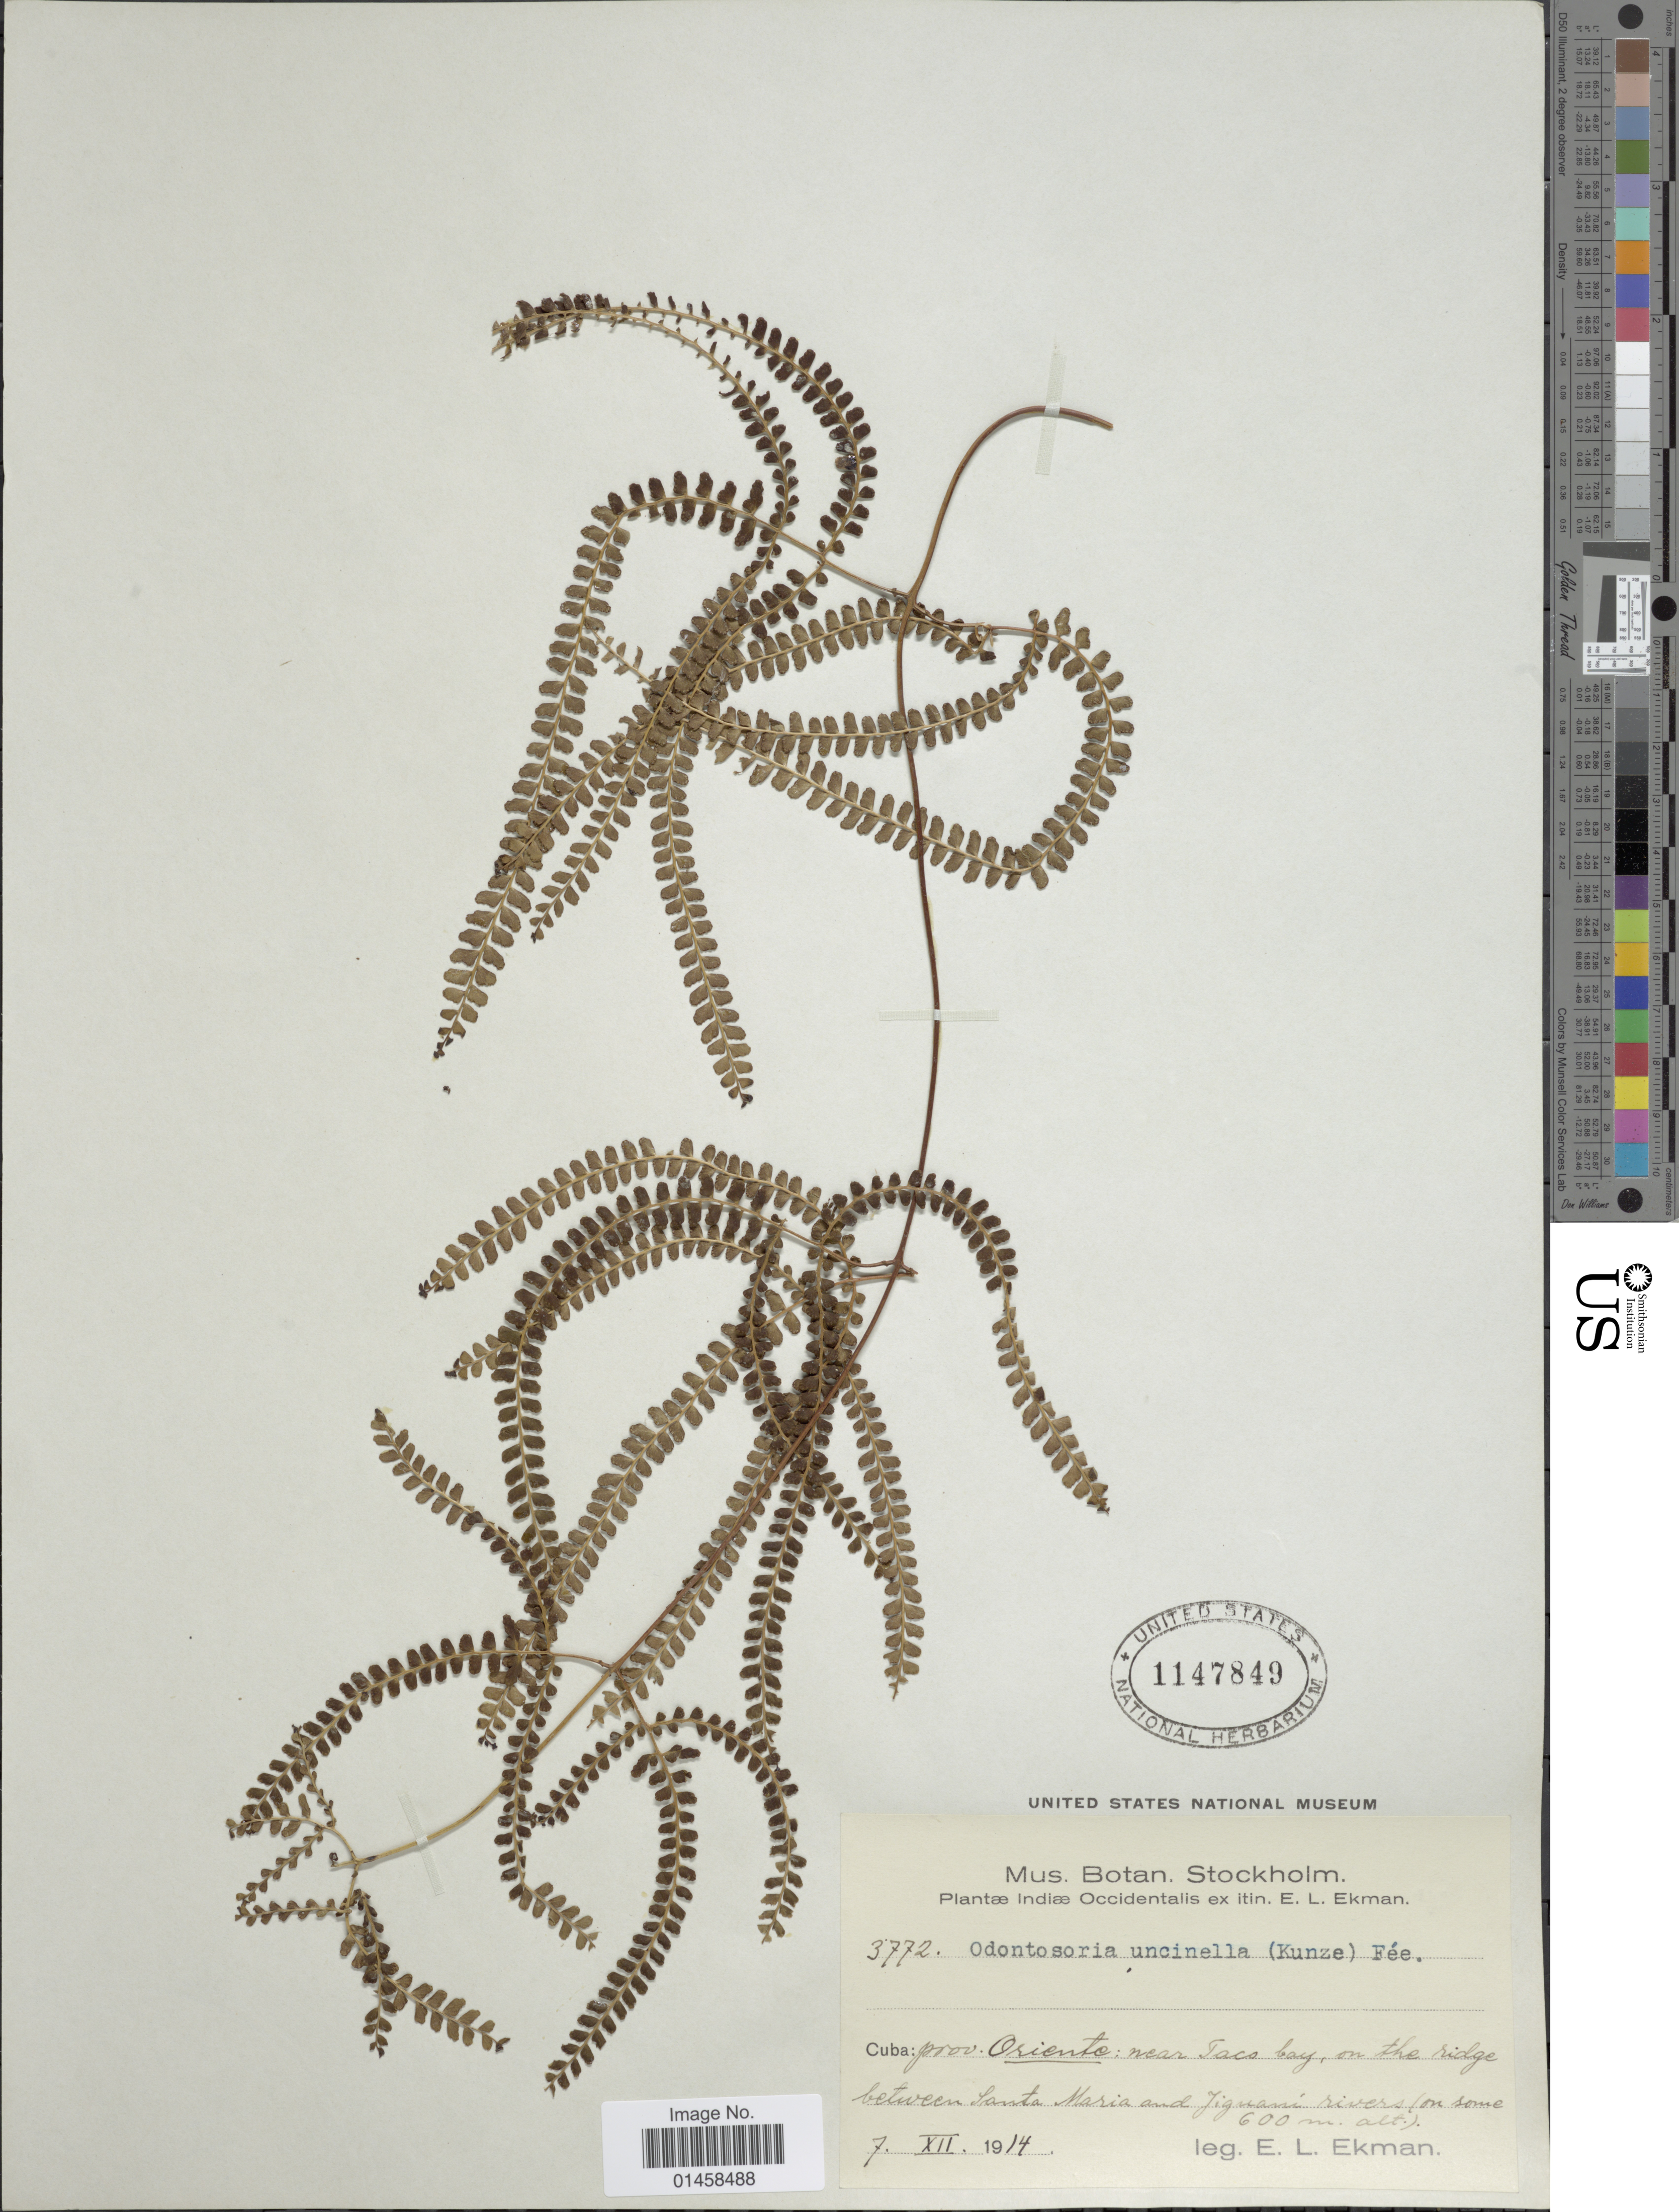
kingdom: Plantae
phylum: Tracheophyta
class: Polypodiopsida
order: Polypodiales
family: Lindsaeaceae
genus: Odontosoria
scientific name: Odontosoria scandens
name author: (Desv.) C. Chr.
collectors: E. L. Ekman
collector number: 3772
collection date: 1914-12-07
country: Cuba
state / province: Oriente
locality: Prov. Oriente: near Taco bay, on the ridge between Santa Maria and Jiguani rivers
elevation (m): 600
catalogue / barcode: US 1147849